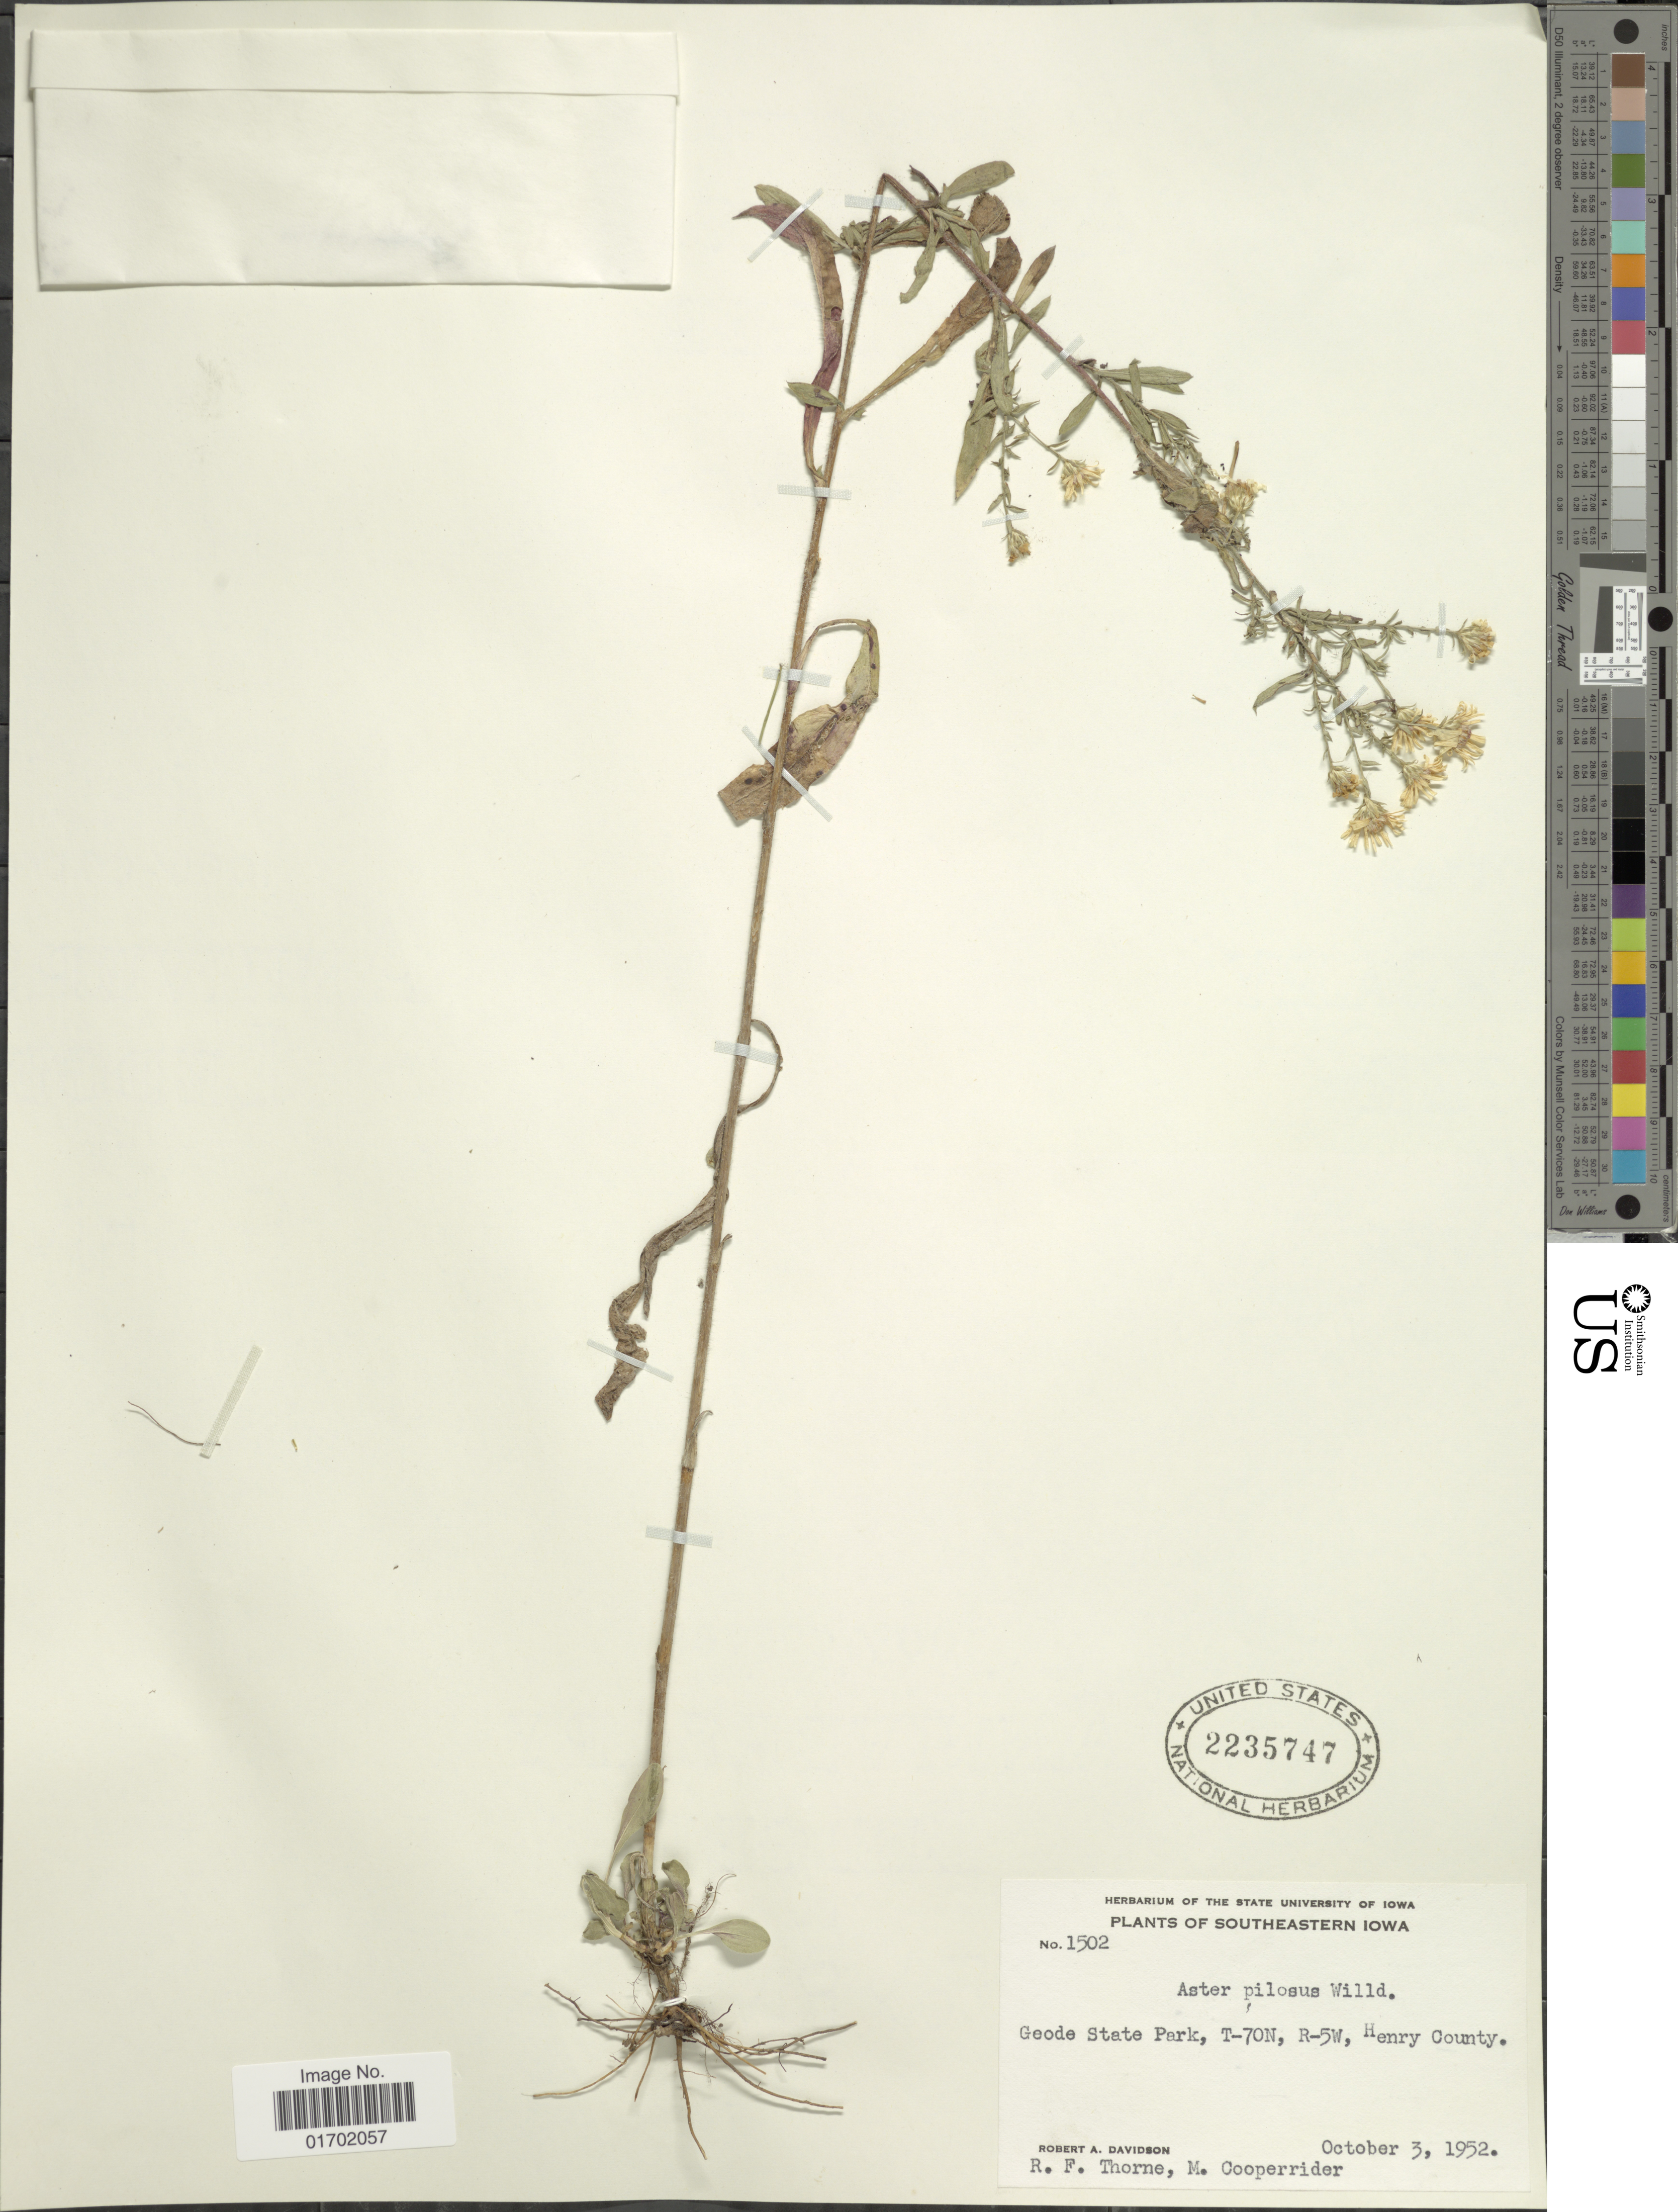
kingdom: Plantae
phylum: Tracheophyta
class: Magnoliopsida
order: Asterales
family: Asteraceae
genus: Symphyotrichum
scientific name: Symphyotrichum pilosum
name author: (Willd.) G.L. Nesom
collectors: R. A. Davidson, R. F. Thorne & M. Cooperrider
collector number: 1502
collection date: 1952-10-03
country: United States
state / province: Iowa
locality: Southeastern Iowa, Geode State Park, T-70N, R-5W, Henry County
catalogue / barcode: US 2235747